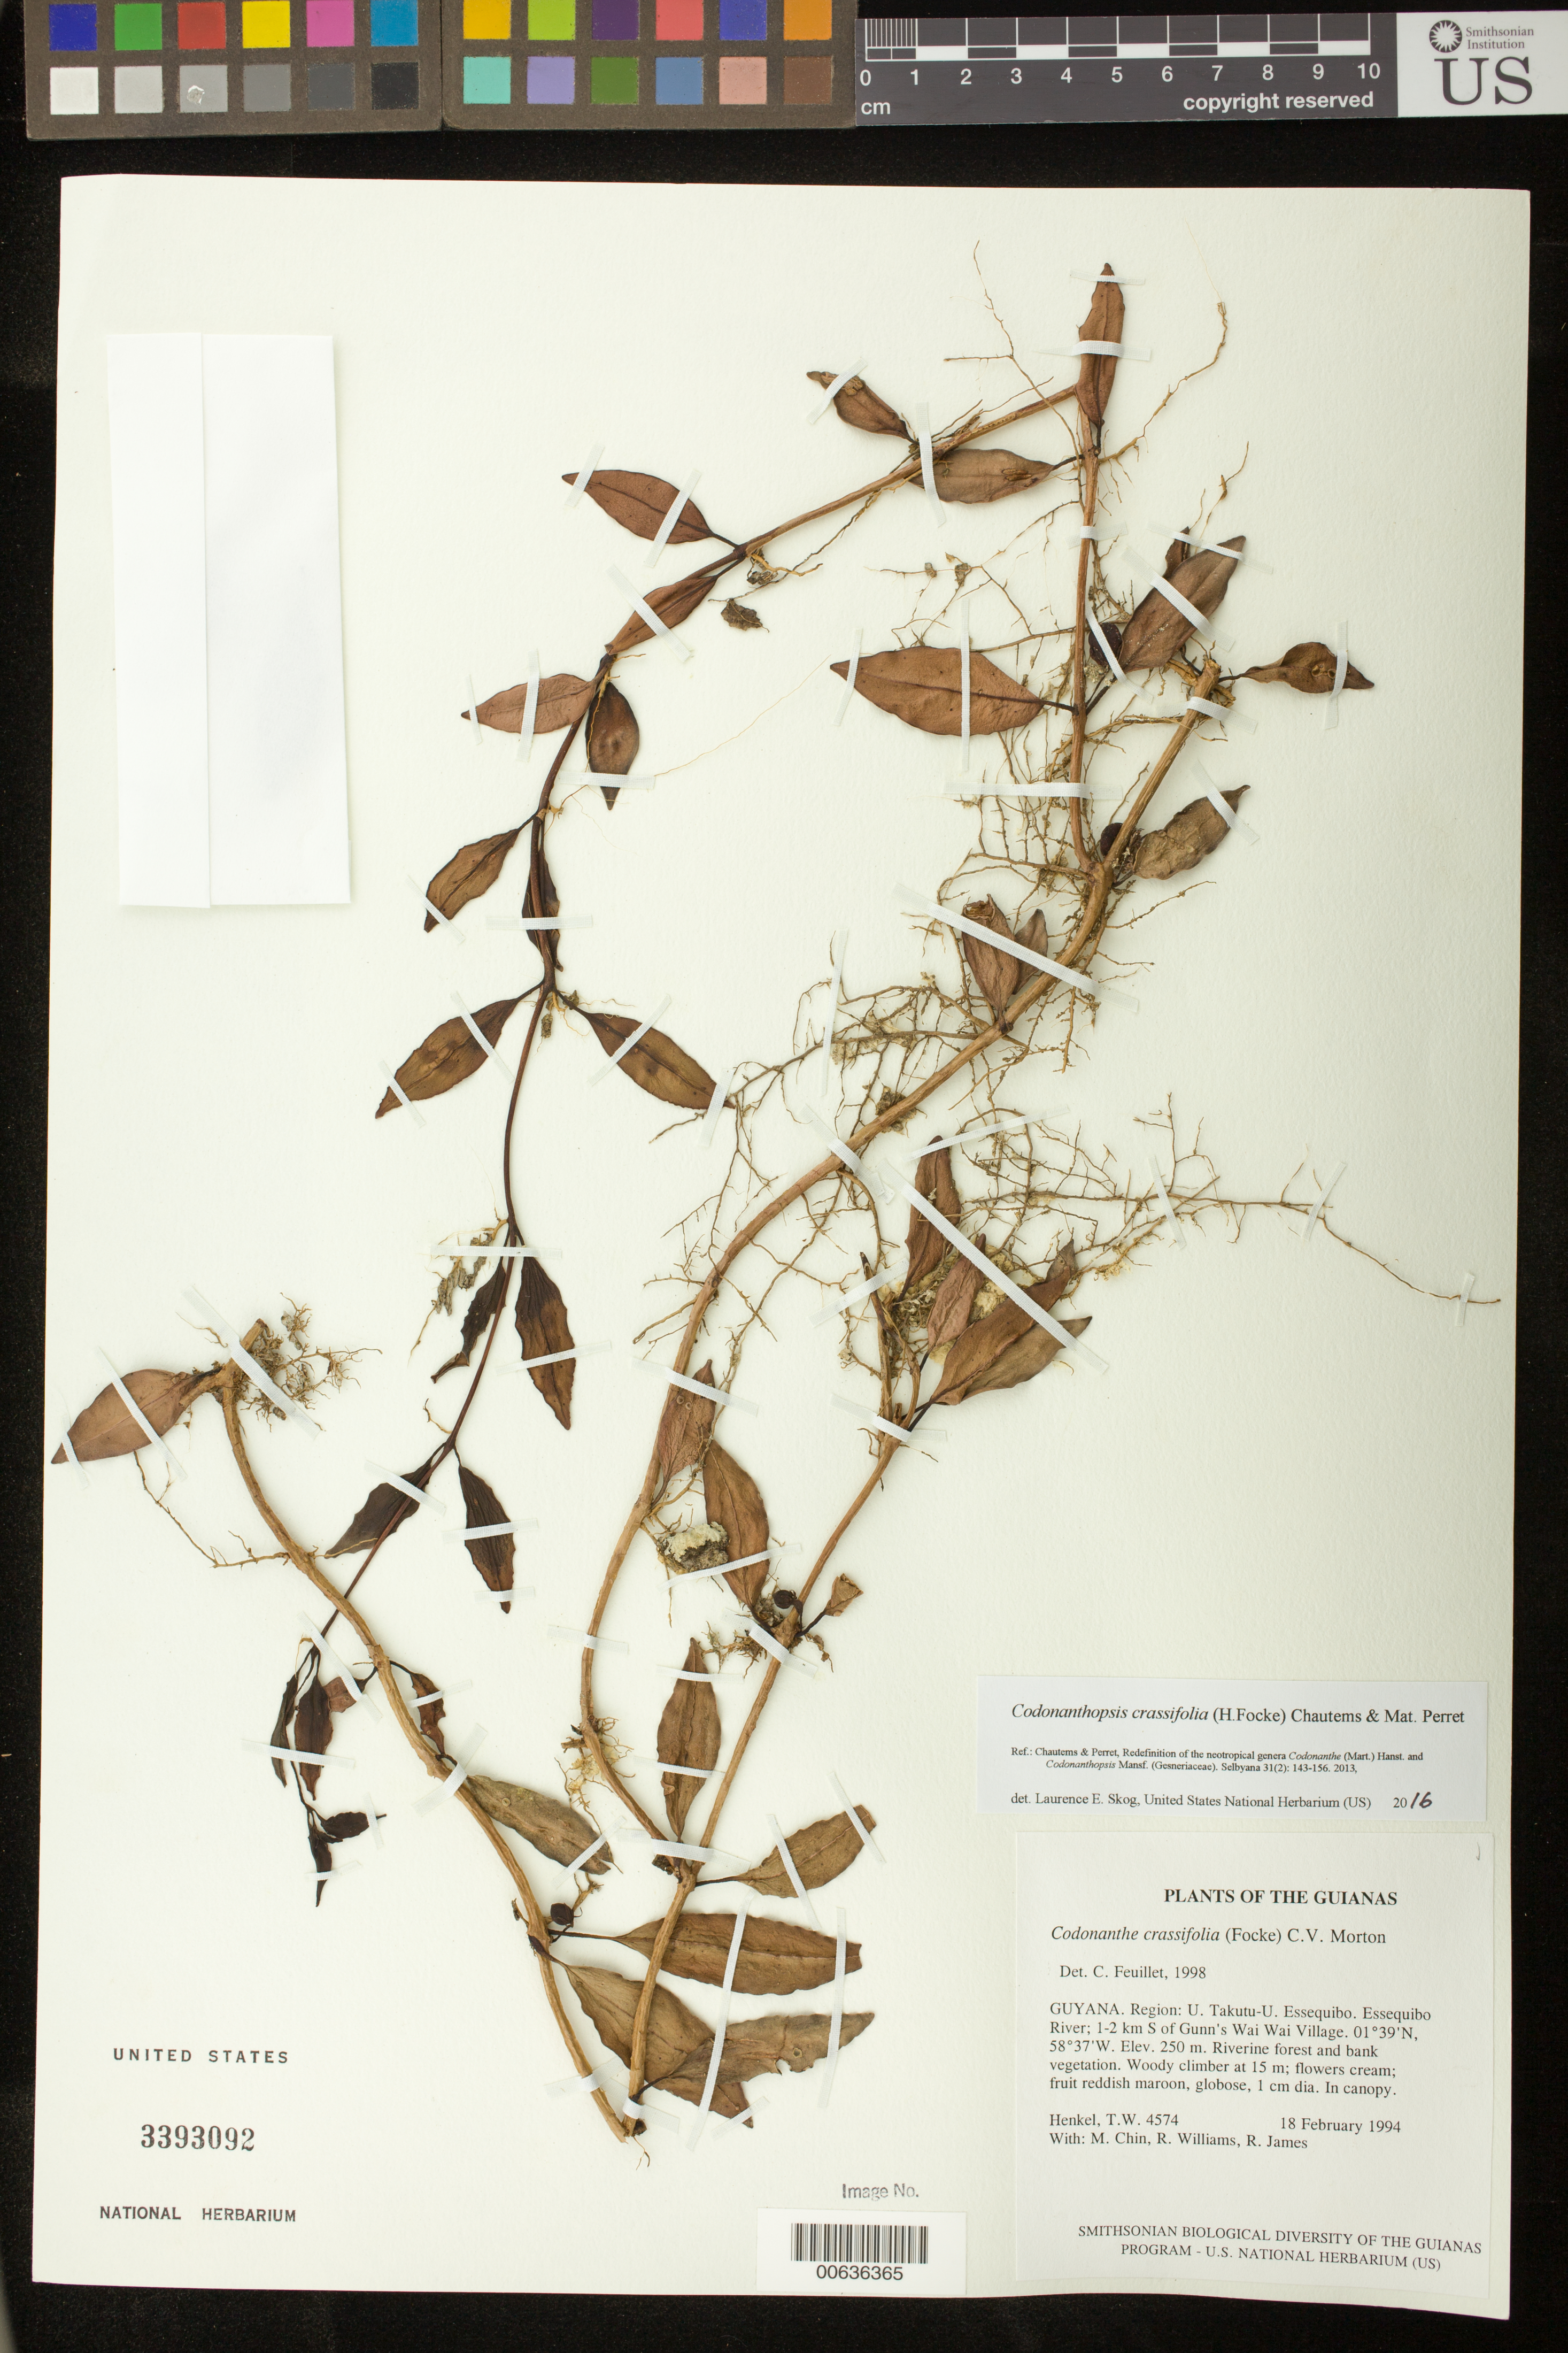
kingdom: Plantae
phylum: Tracheophyta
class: Magnoliopsida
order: Lamiales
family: Gesneriaceae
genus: Codonanthopsis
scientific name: Codonanthopsis crassifolia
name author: (H. Focke) Chautems & Mat.Perret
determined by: Skog, Laurence E.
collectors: T. Henkel, M. Chin, R. Williams & R. James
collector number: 4574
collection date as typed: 18 Feb 1994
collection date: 1994-02-18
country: Guyana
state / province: U. Takutu-U. Essequibo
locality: Essequibo River; 1-2 km S of Gunn's Wai Wai Village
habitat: Riverine forest and bank vegetation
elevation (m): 250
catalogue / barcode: US 3393092